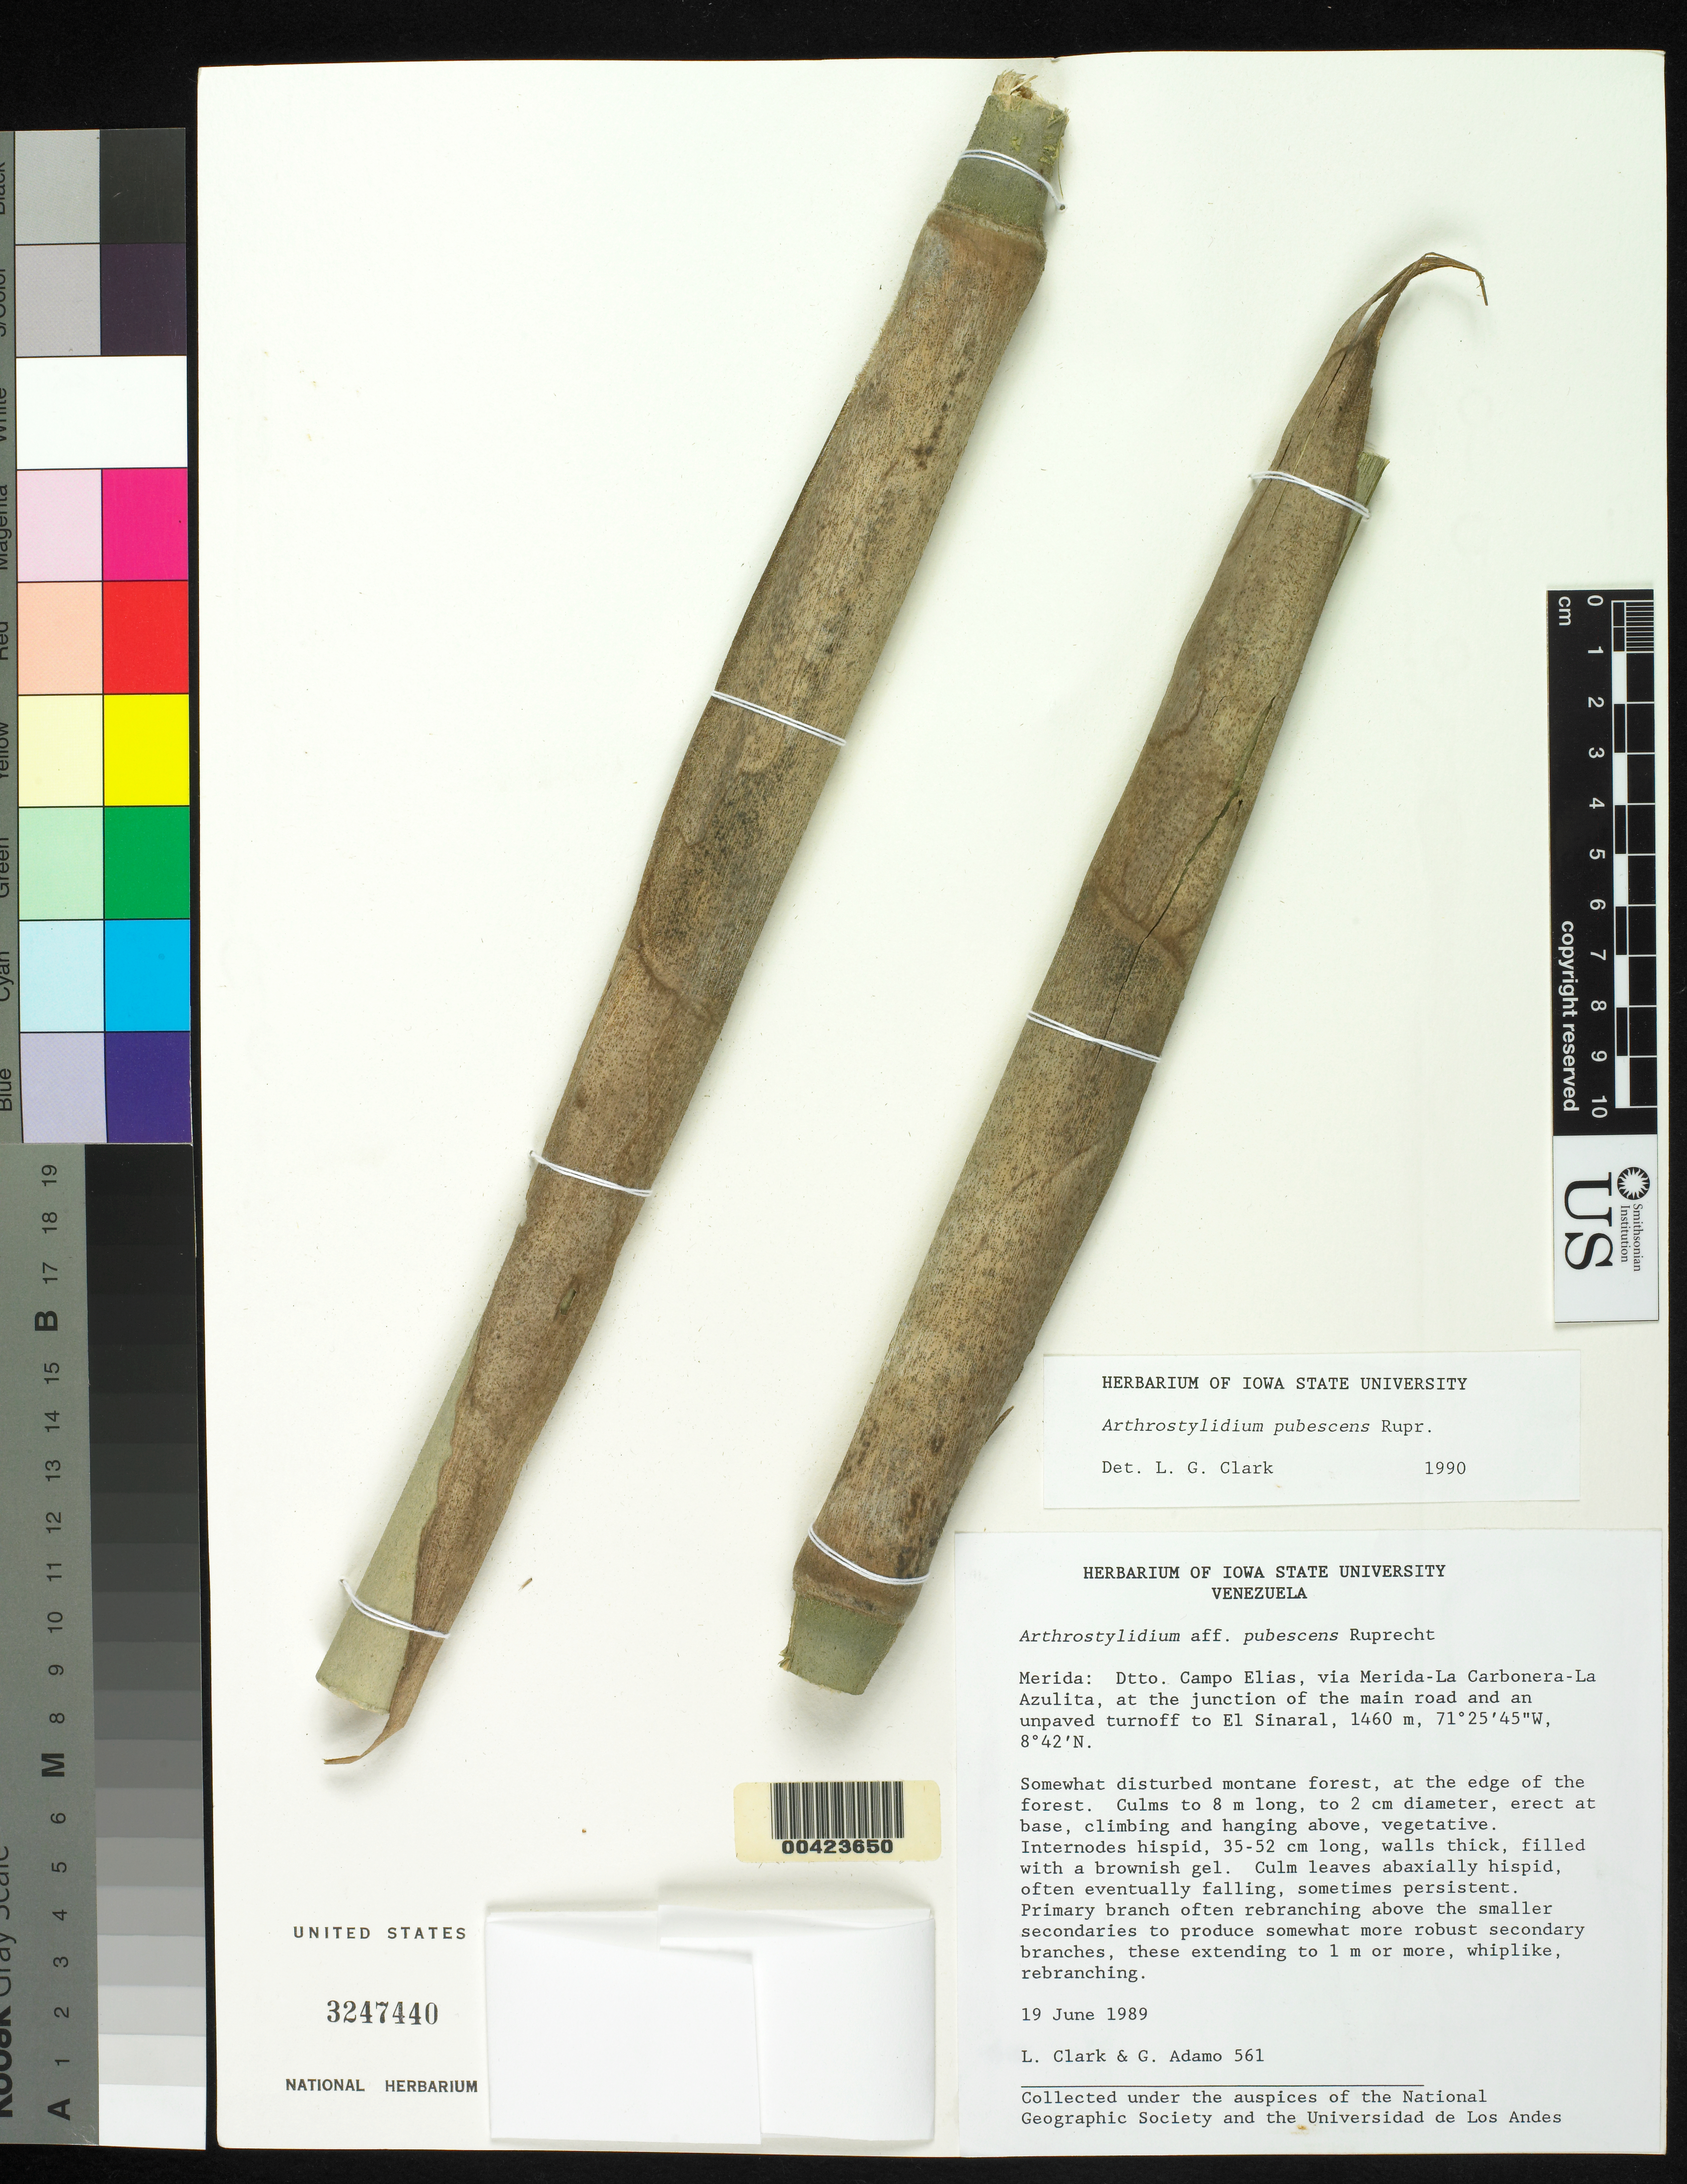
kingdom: Plantae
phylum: Tracheophyta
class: Liliopsida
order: Poales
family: Poaceae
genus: Arthrostylidium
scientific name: Arthrostylidium pubescens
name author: Rupr.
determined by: Clark, Lynn G., (ISC), Iowa State University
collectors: L. G. Clark & G. Adamo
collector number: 561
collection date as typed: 19 Jun 1989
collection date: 1989-06-19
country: Venezuela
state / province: Mérida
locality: El sineral, at junct. of main road and an unpaved rd to; via merida- la carbonera, la azulita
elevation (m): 1460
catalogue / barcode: US 3247440